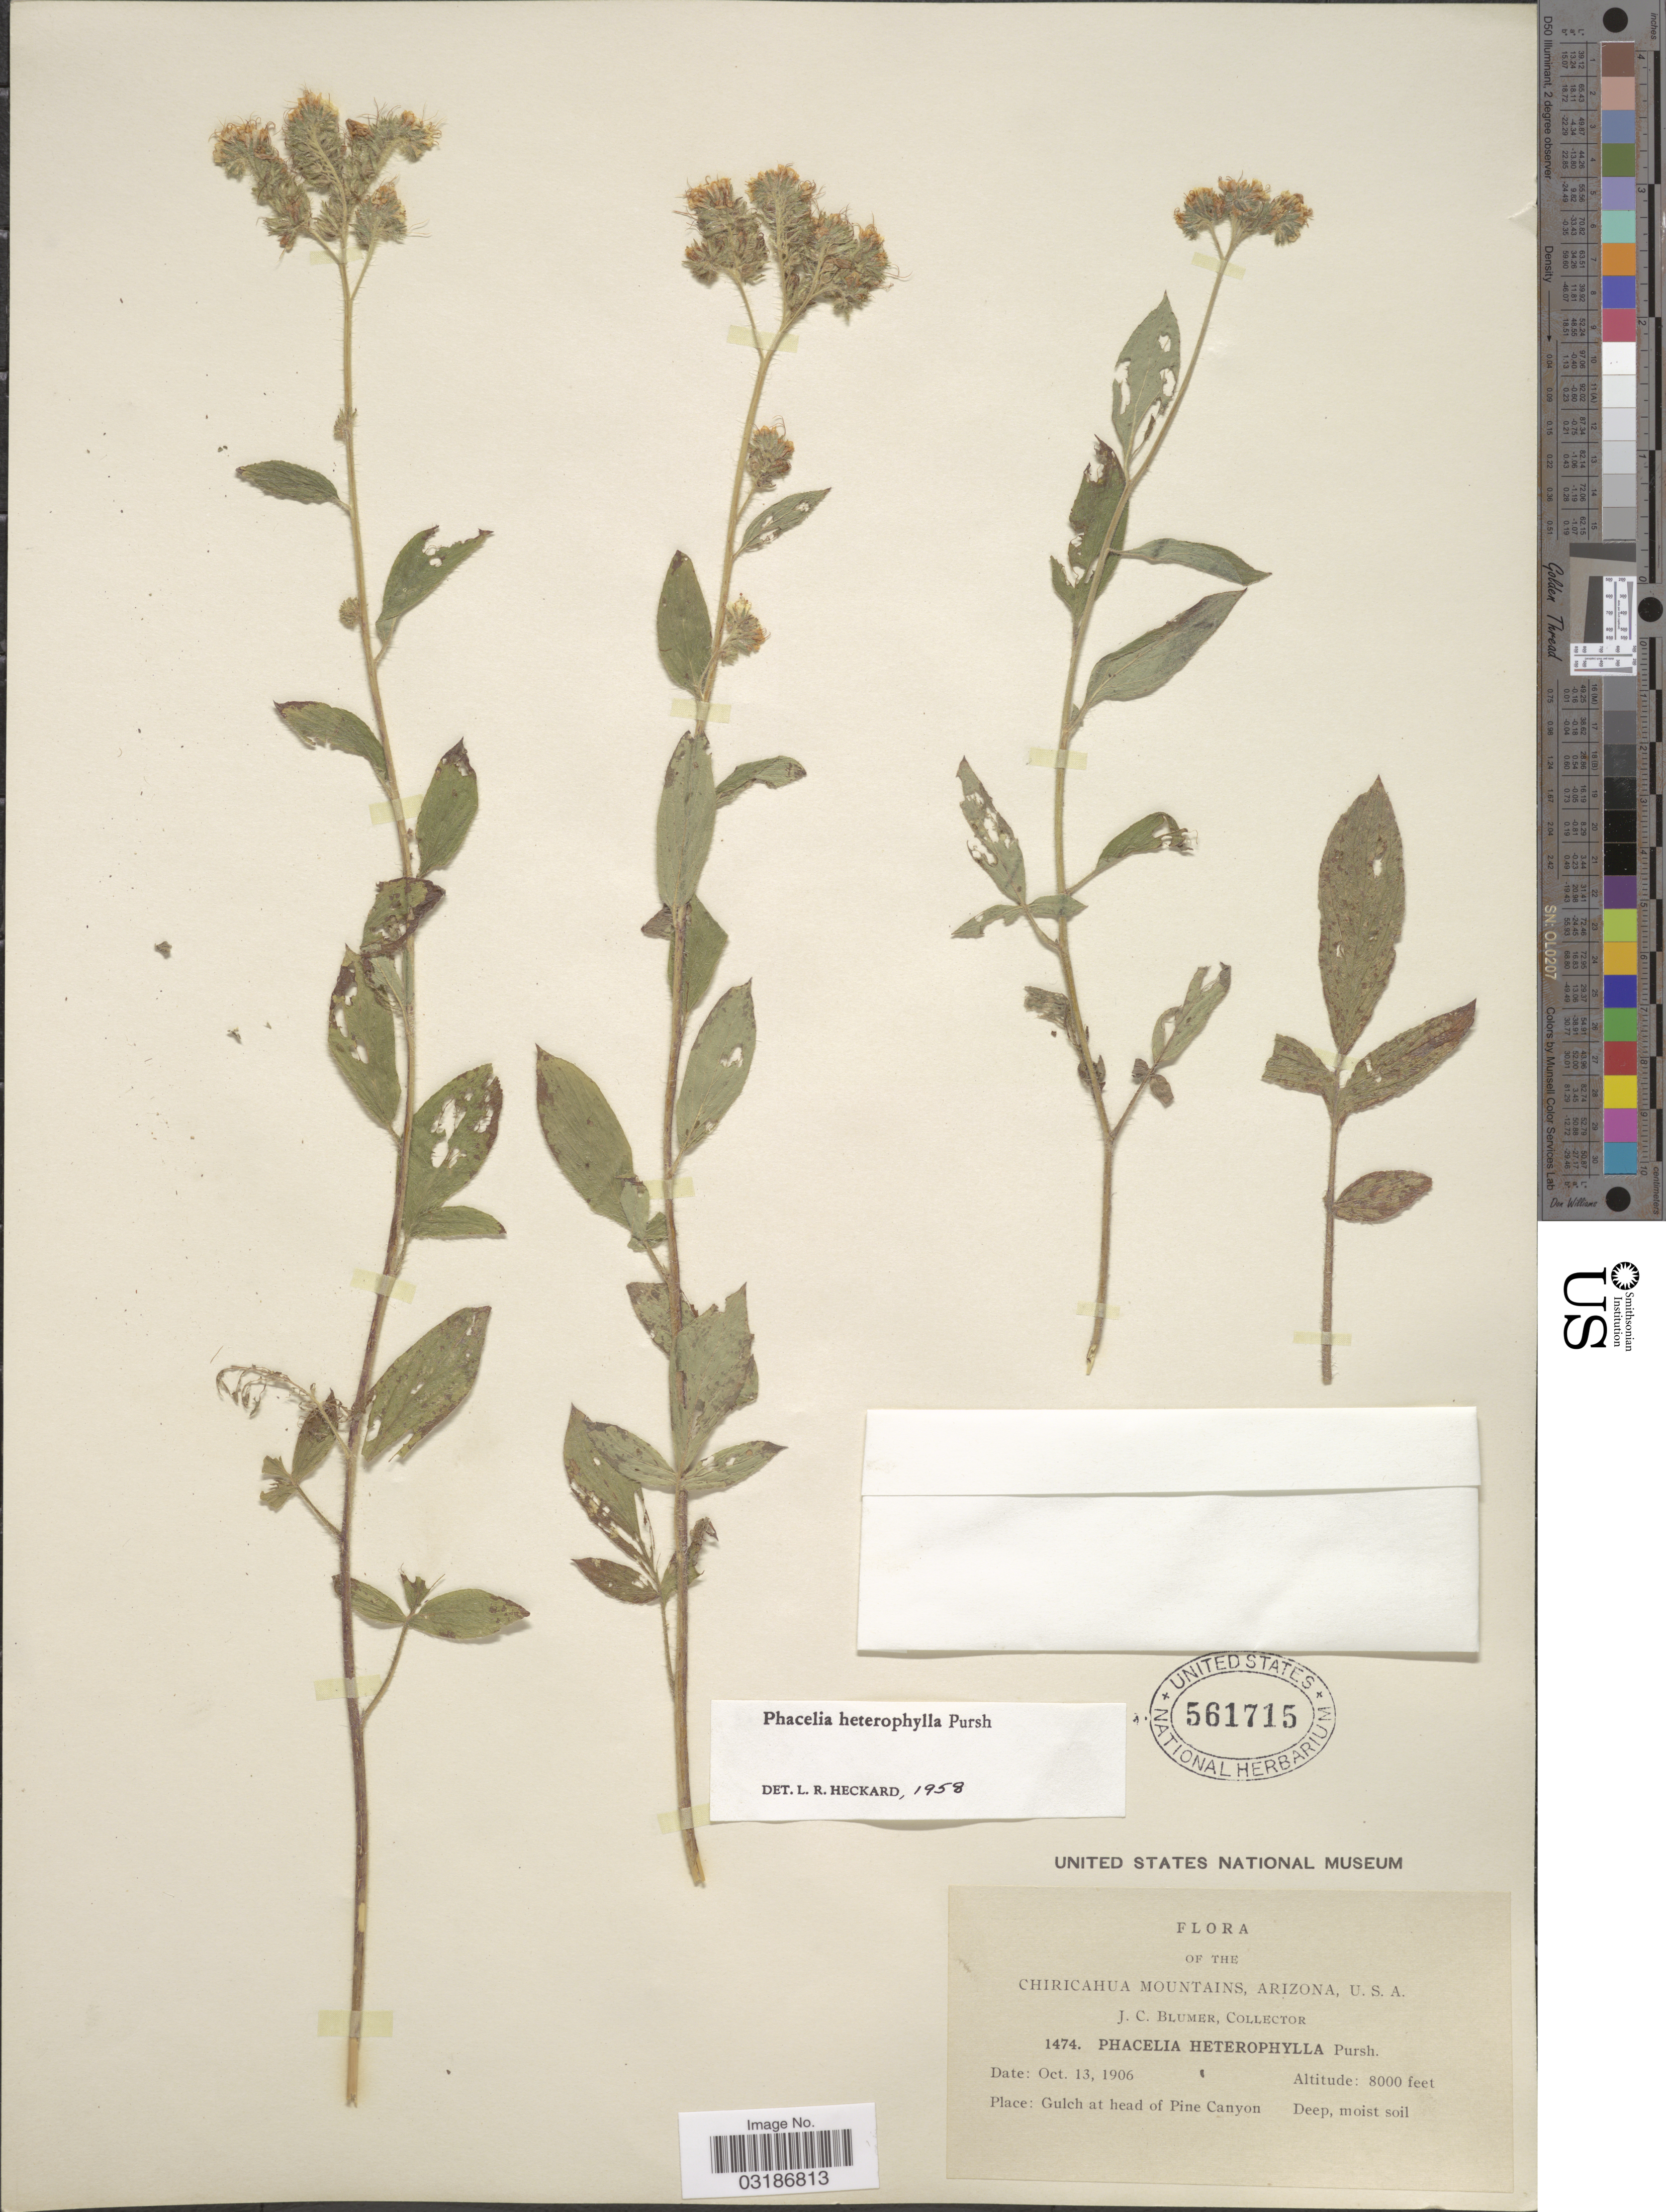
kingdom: Plantae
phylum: Tracheophyta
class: Magnoliopsida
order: Boraginales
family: Hydrophyllaceae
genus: Phacelia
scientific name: Phacelia heterophylla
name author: Pursh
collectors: J. C. Blumer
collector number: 1474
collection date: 1906-10-13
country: United States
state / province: Arizona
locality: Chiricahua Mountains. Gulch at head of Pine Canyon.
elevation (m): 2438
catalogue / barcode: US 561715